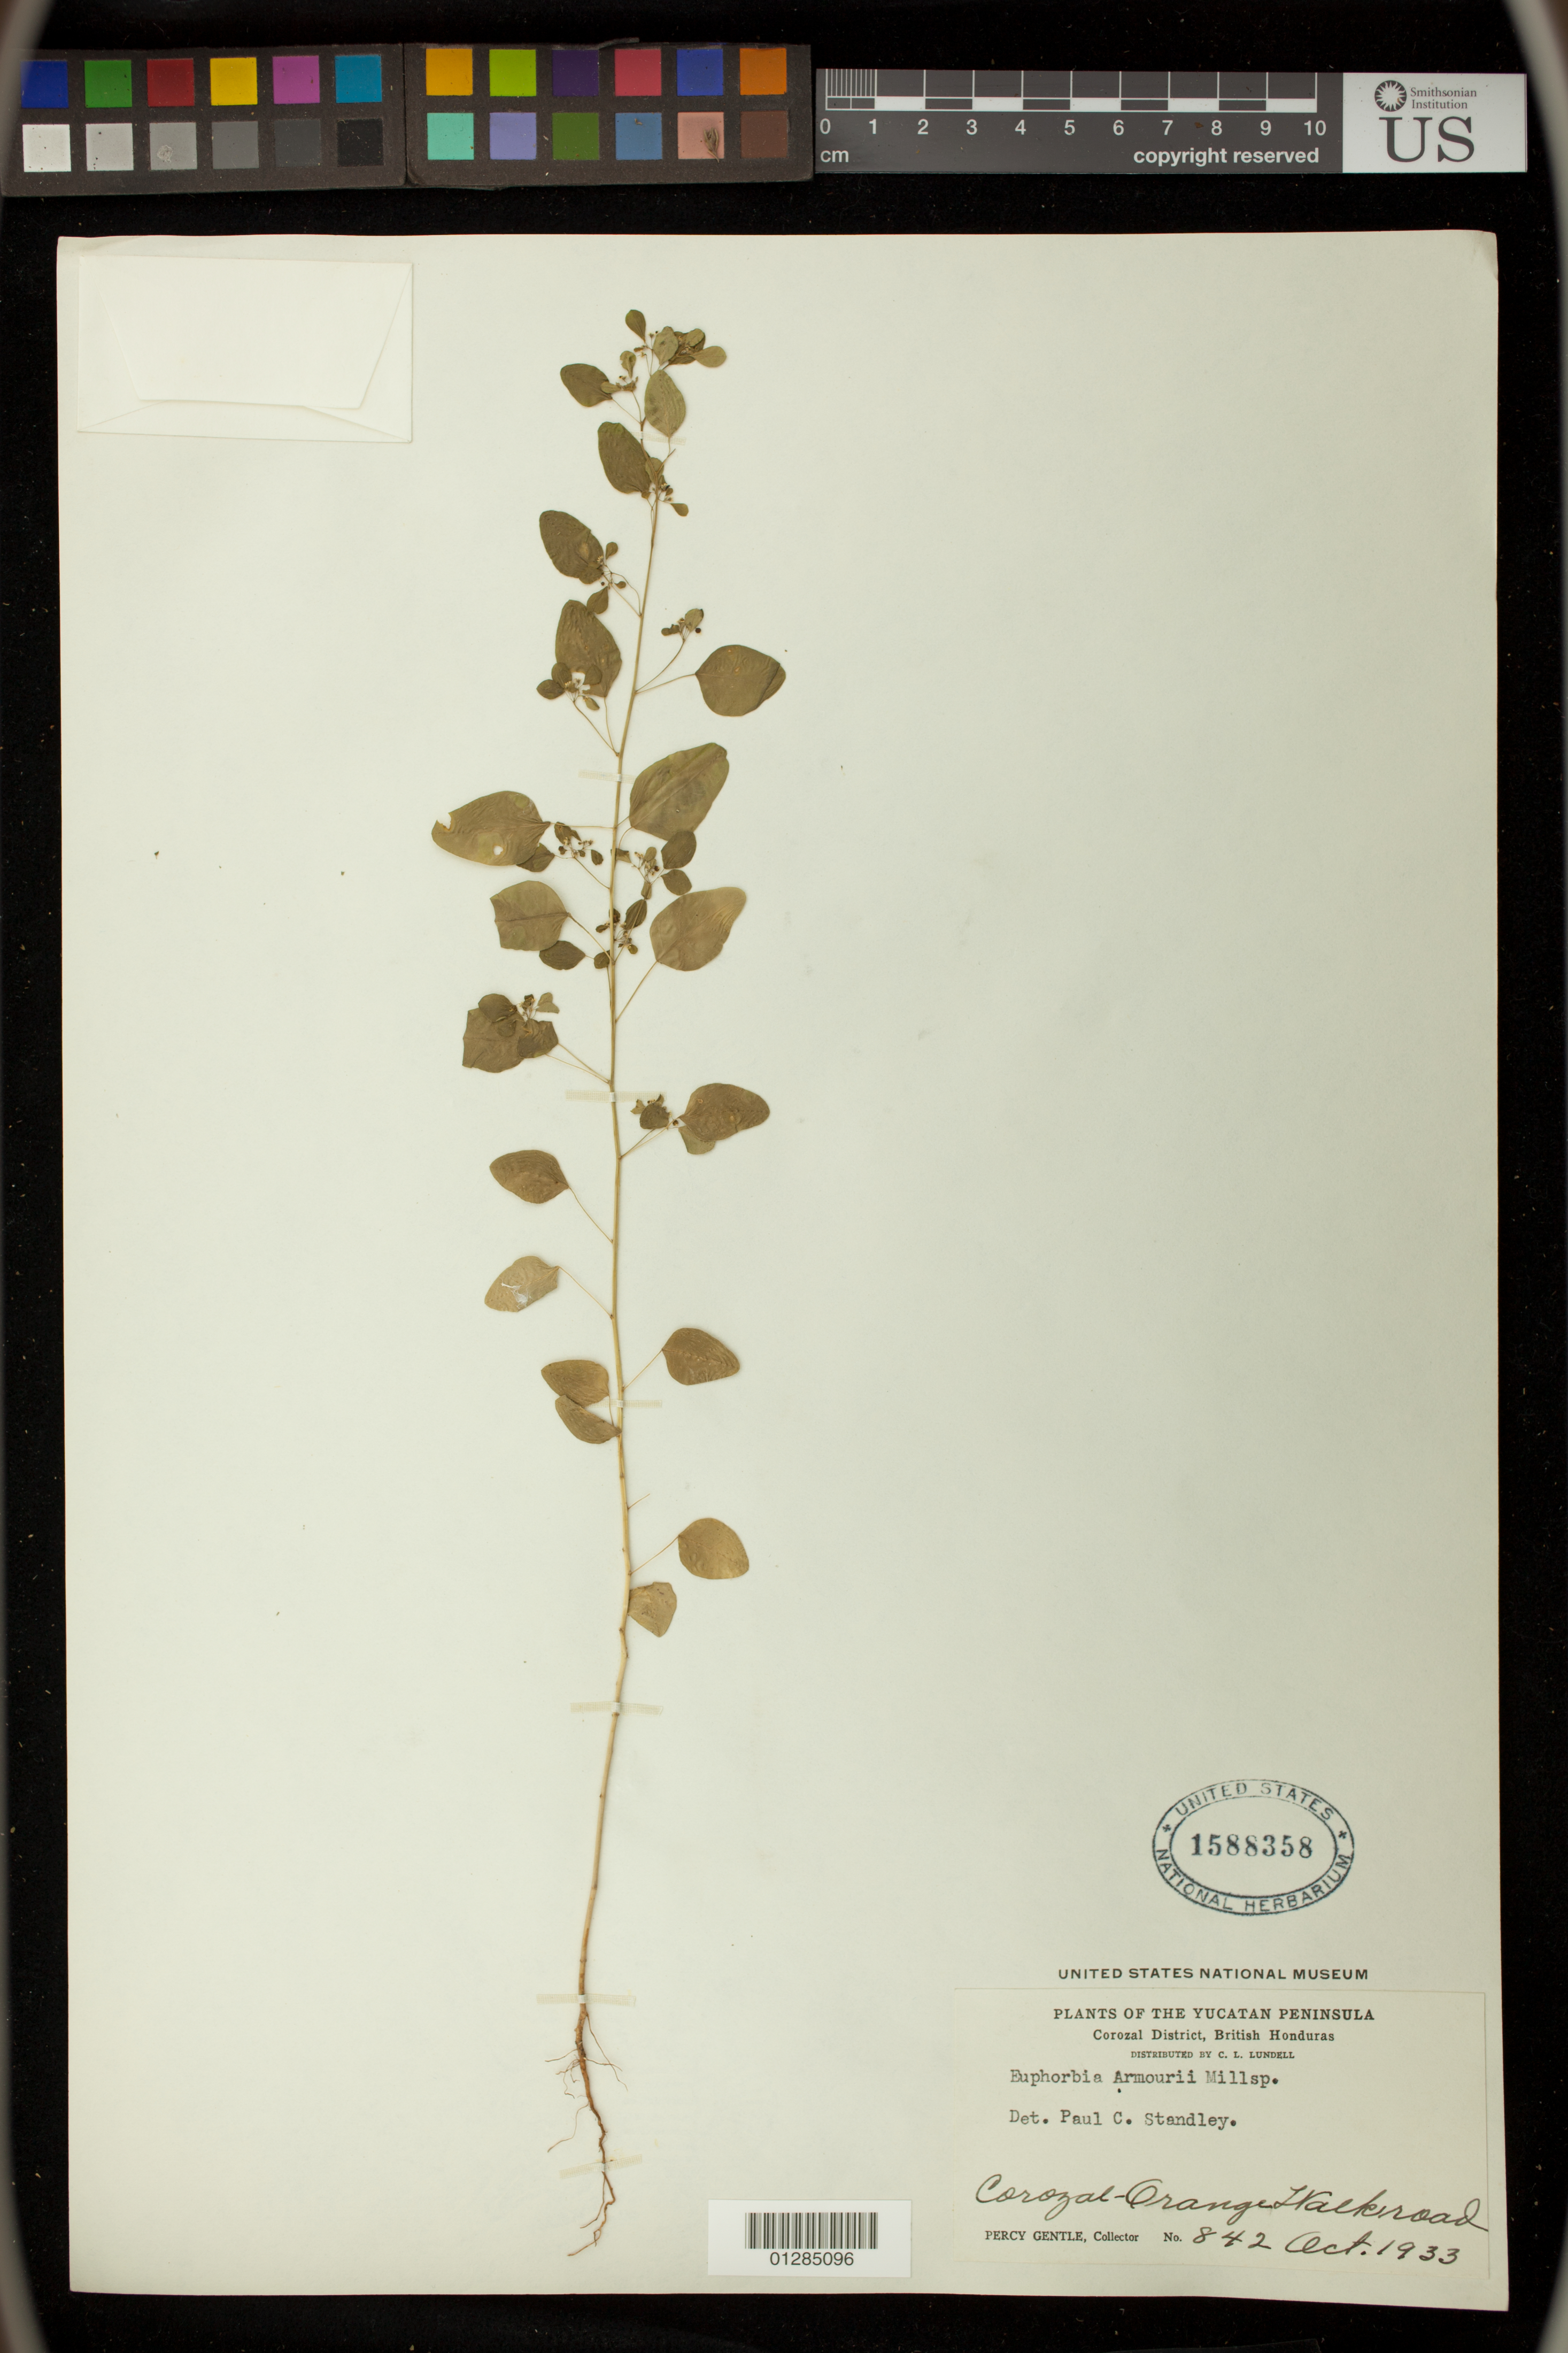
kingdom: Plantae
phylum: Tracheophyta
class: Magnoliopsida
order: Malpighiales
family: Euphorbiaceae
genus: Euphorbia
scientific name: Euphorbia armourii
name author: Millsp.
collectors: P. H. Gentle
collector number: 842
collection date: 1933-10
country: Belize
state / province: Corozal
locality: Orange Walk road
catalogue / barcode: US 1588358